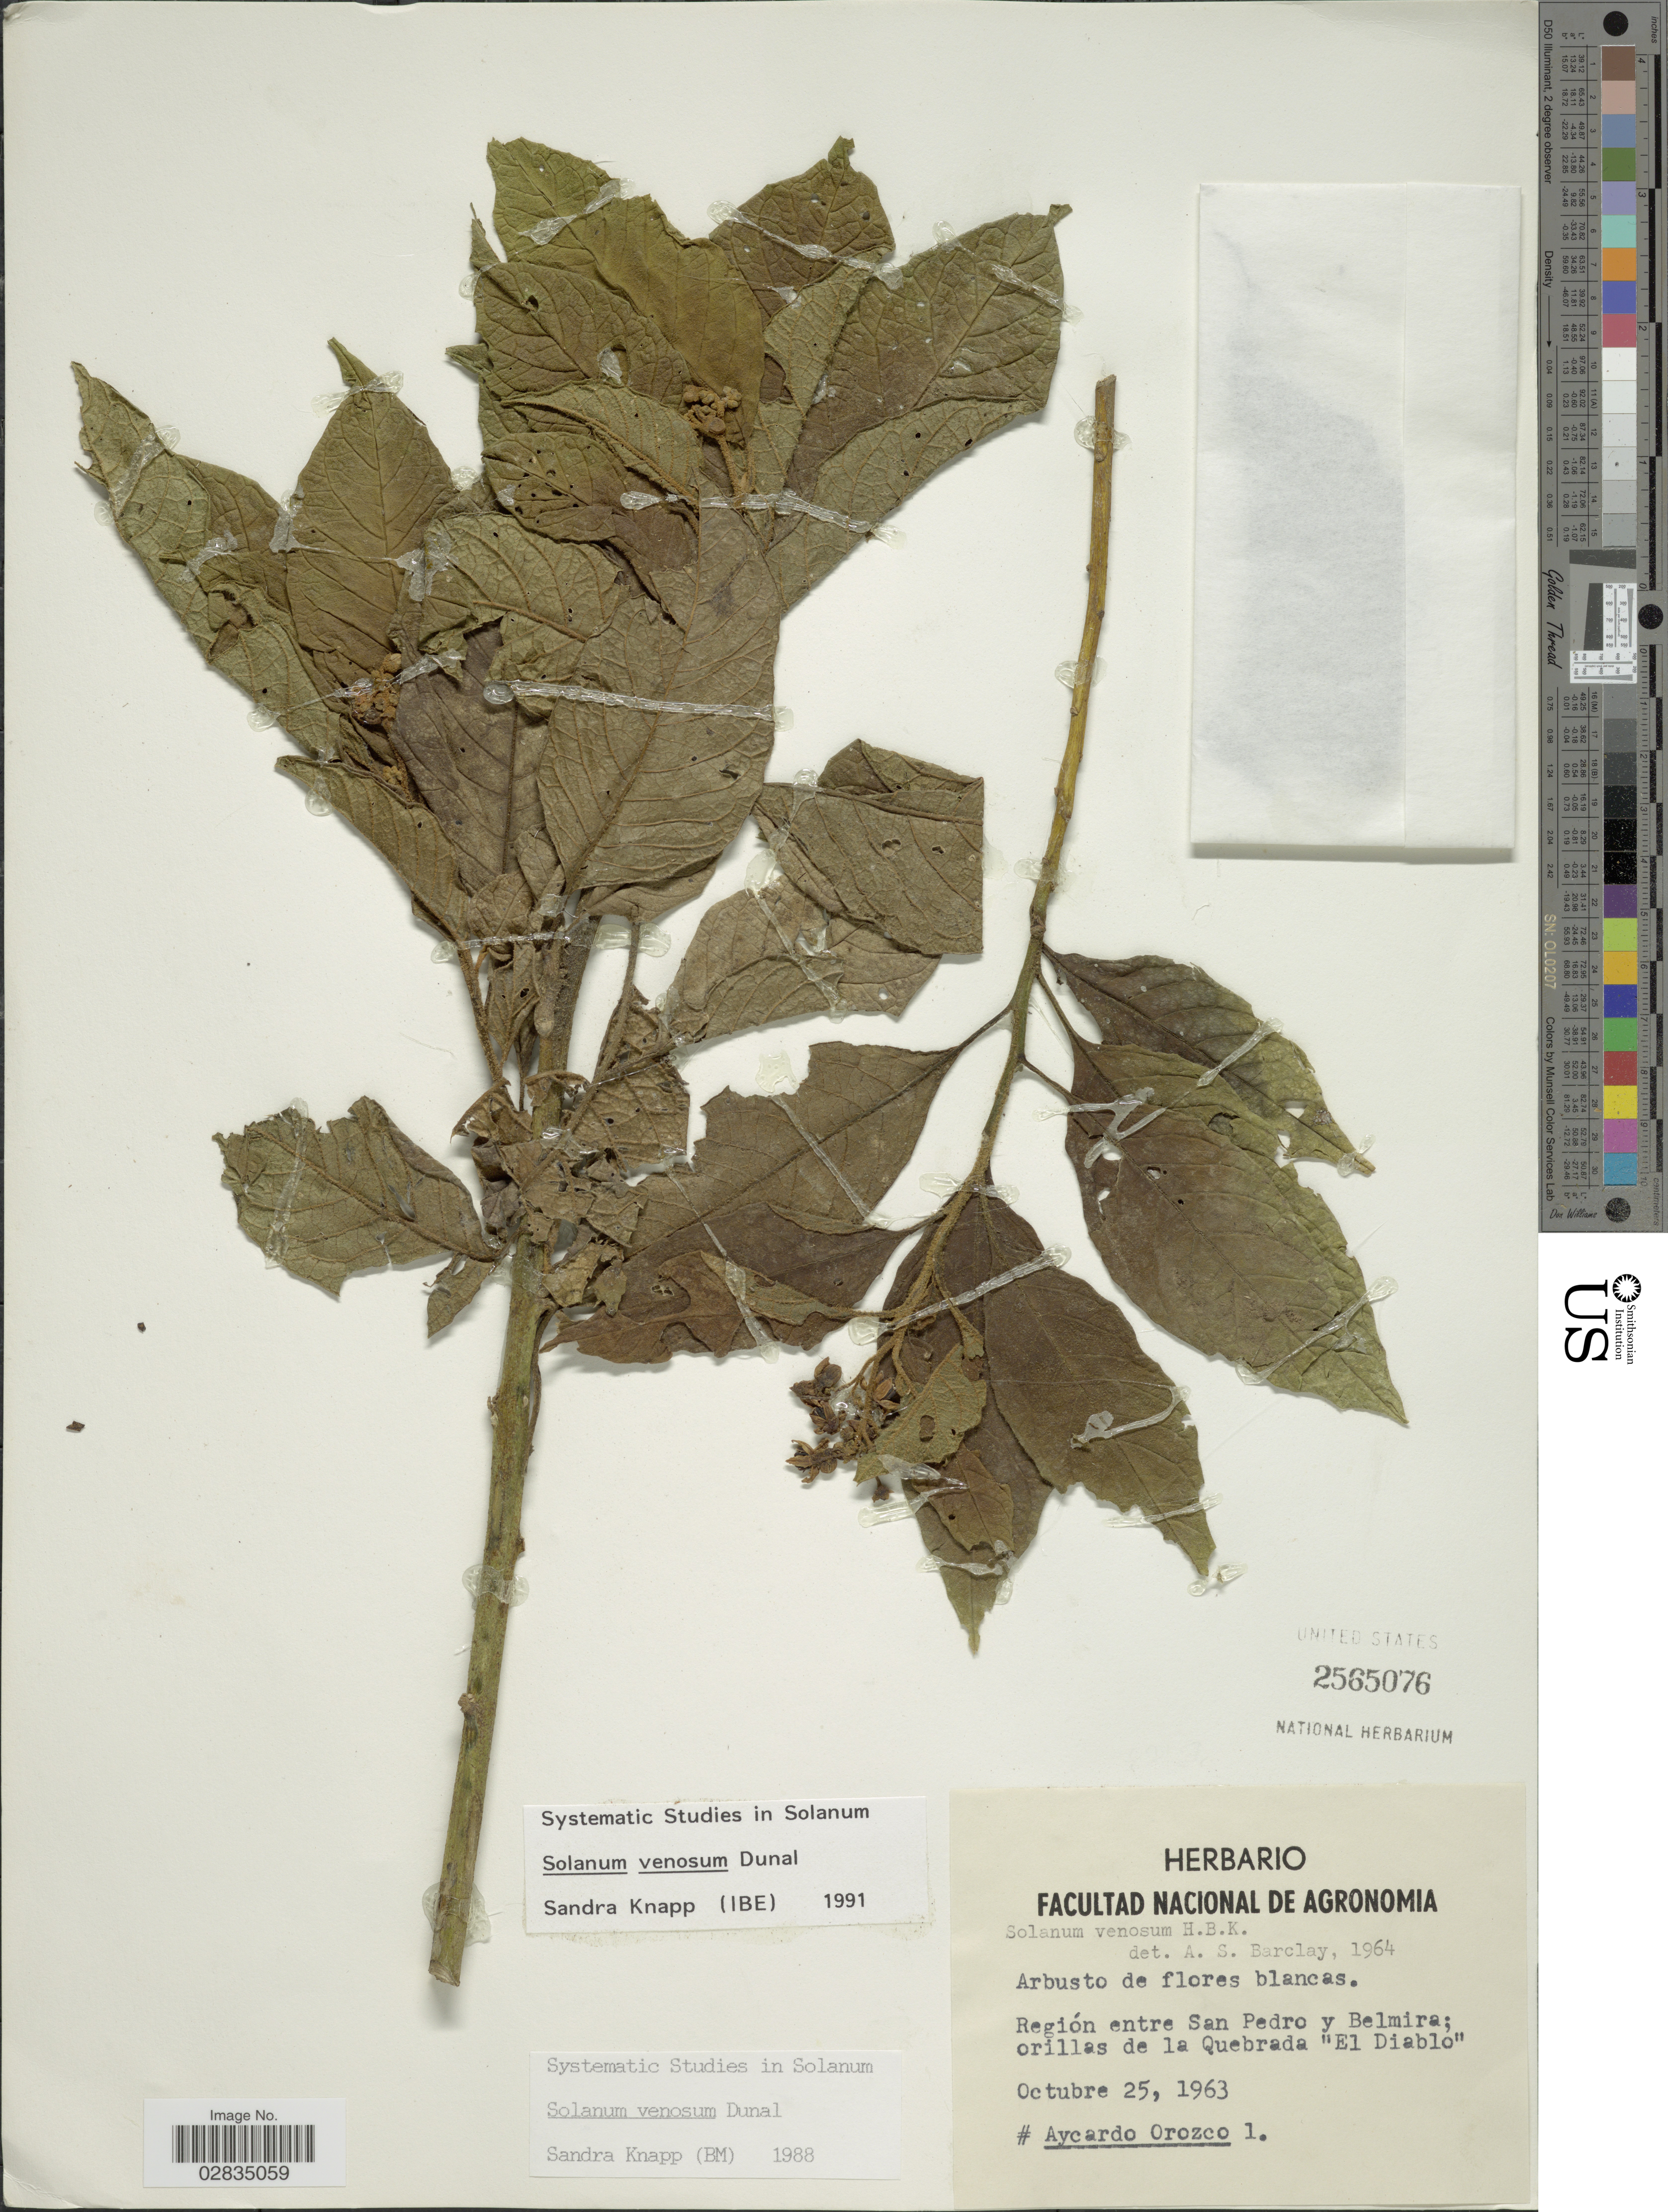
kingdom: Plantae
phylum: Tracheophyta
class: Magnoliopsida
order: Solanales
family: Solanaceae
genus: Solanum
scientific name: Solanum venosum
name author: Dunal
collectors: A. Orozco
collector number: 1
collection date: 1963-10-25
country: Colombia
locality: Región entre San Pedro y Belmira; orillas de la Quebrada "El Diablo"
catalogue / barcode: US 2565076